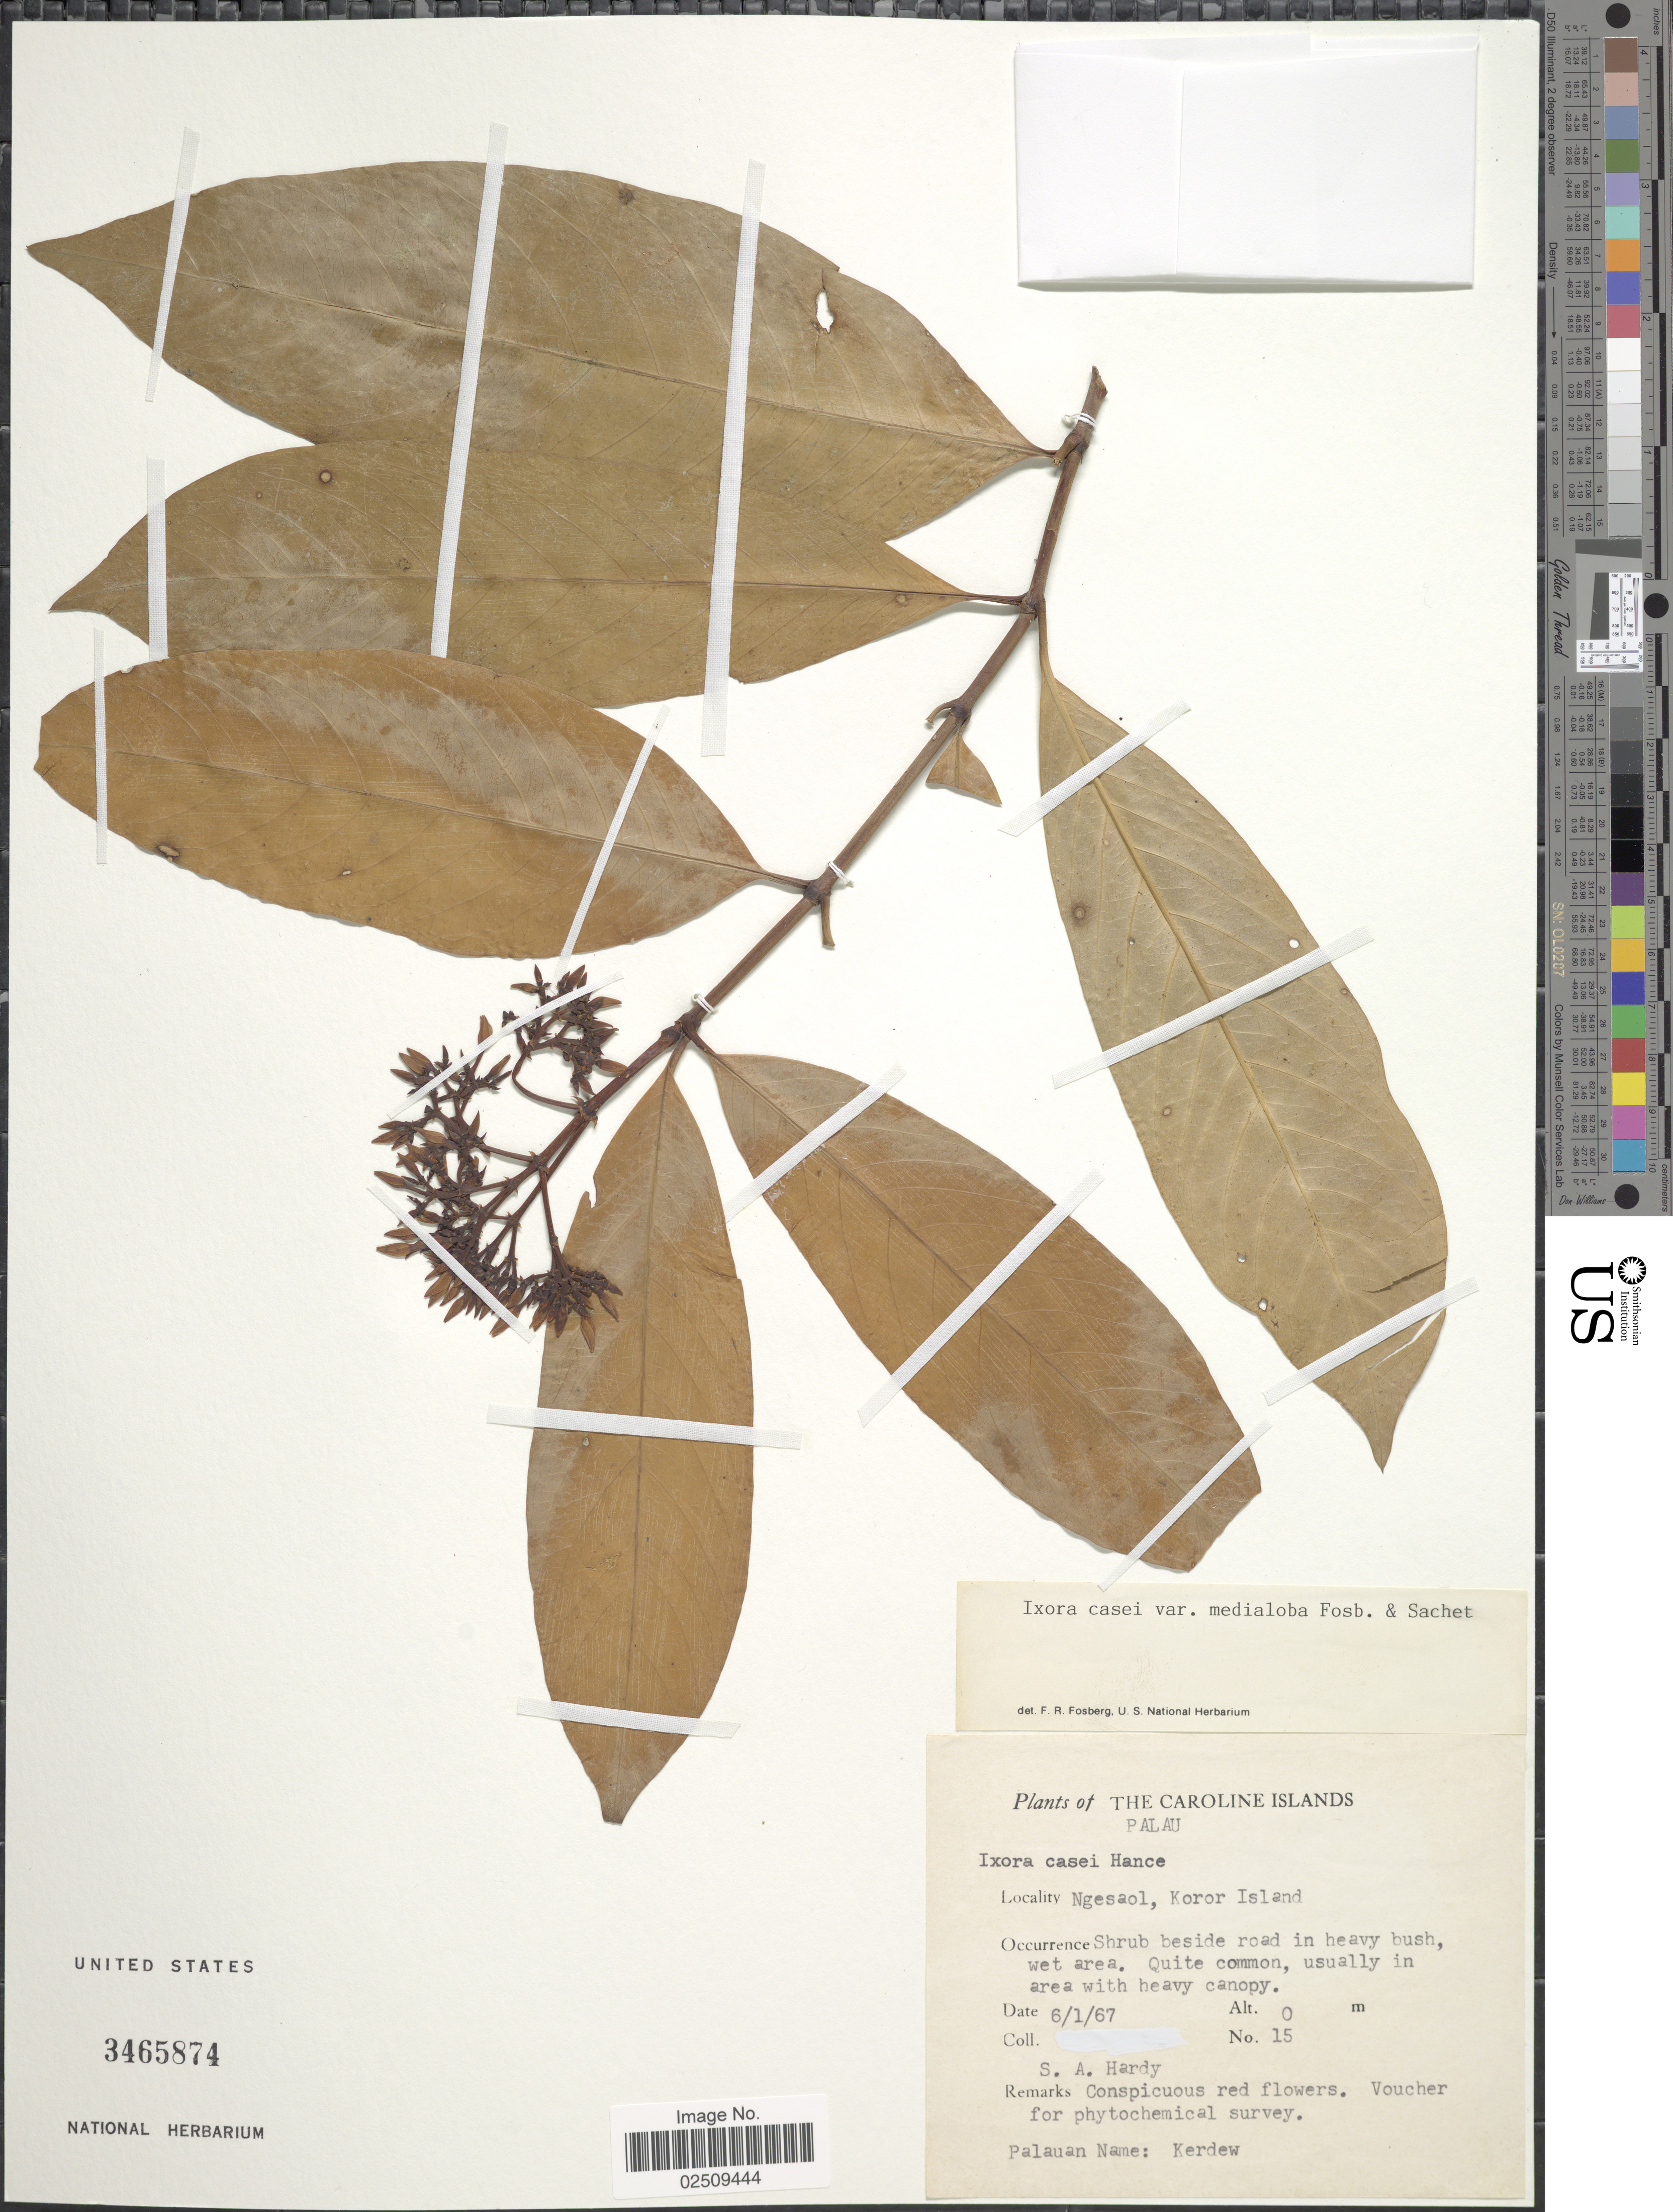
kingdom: Plantae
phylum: Tracheophyta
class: Magnoliopsida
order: Gentianales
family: Rubiaceae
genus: Ixora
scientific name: Ixora casei var. medialoba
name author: Fosberg & Sachet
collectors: S. A. Hardy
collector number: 15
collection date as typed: Transcribed d/m/y: 6/1/67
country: Palau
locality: The Caroline Islands, Palau, Ngesaol, Koror Island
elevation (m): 0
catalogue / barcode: US 3465874